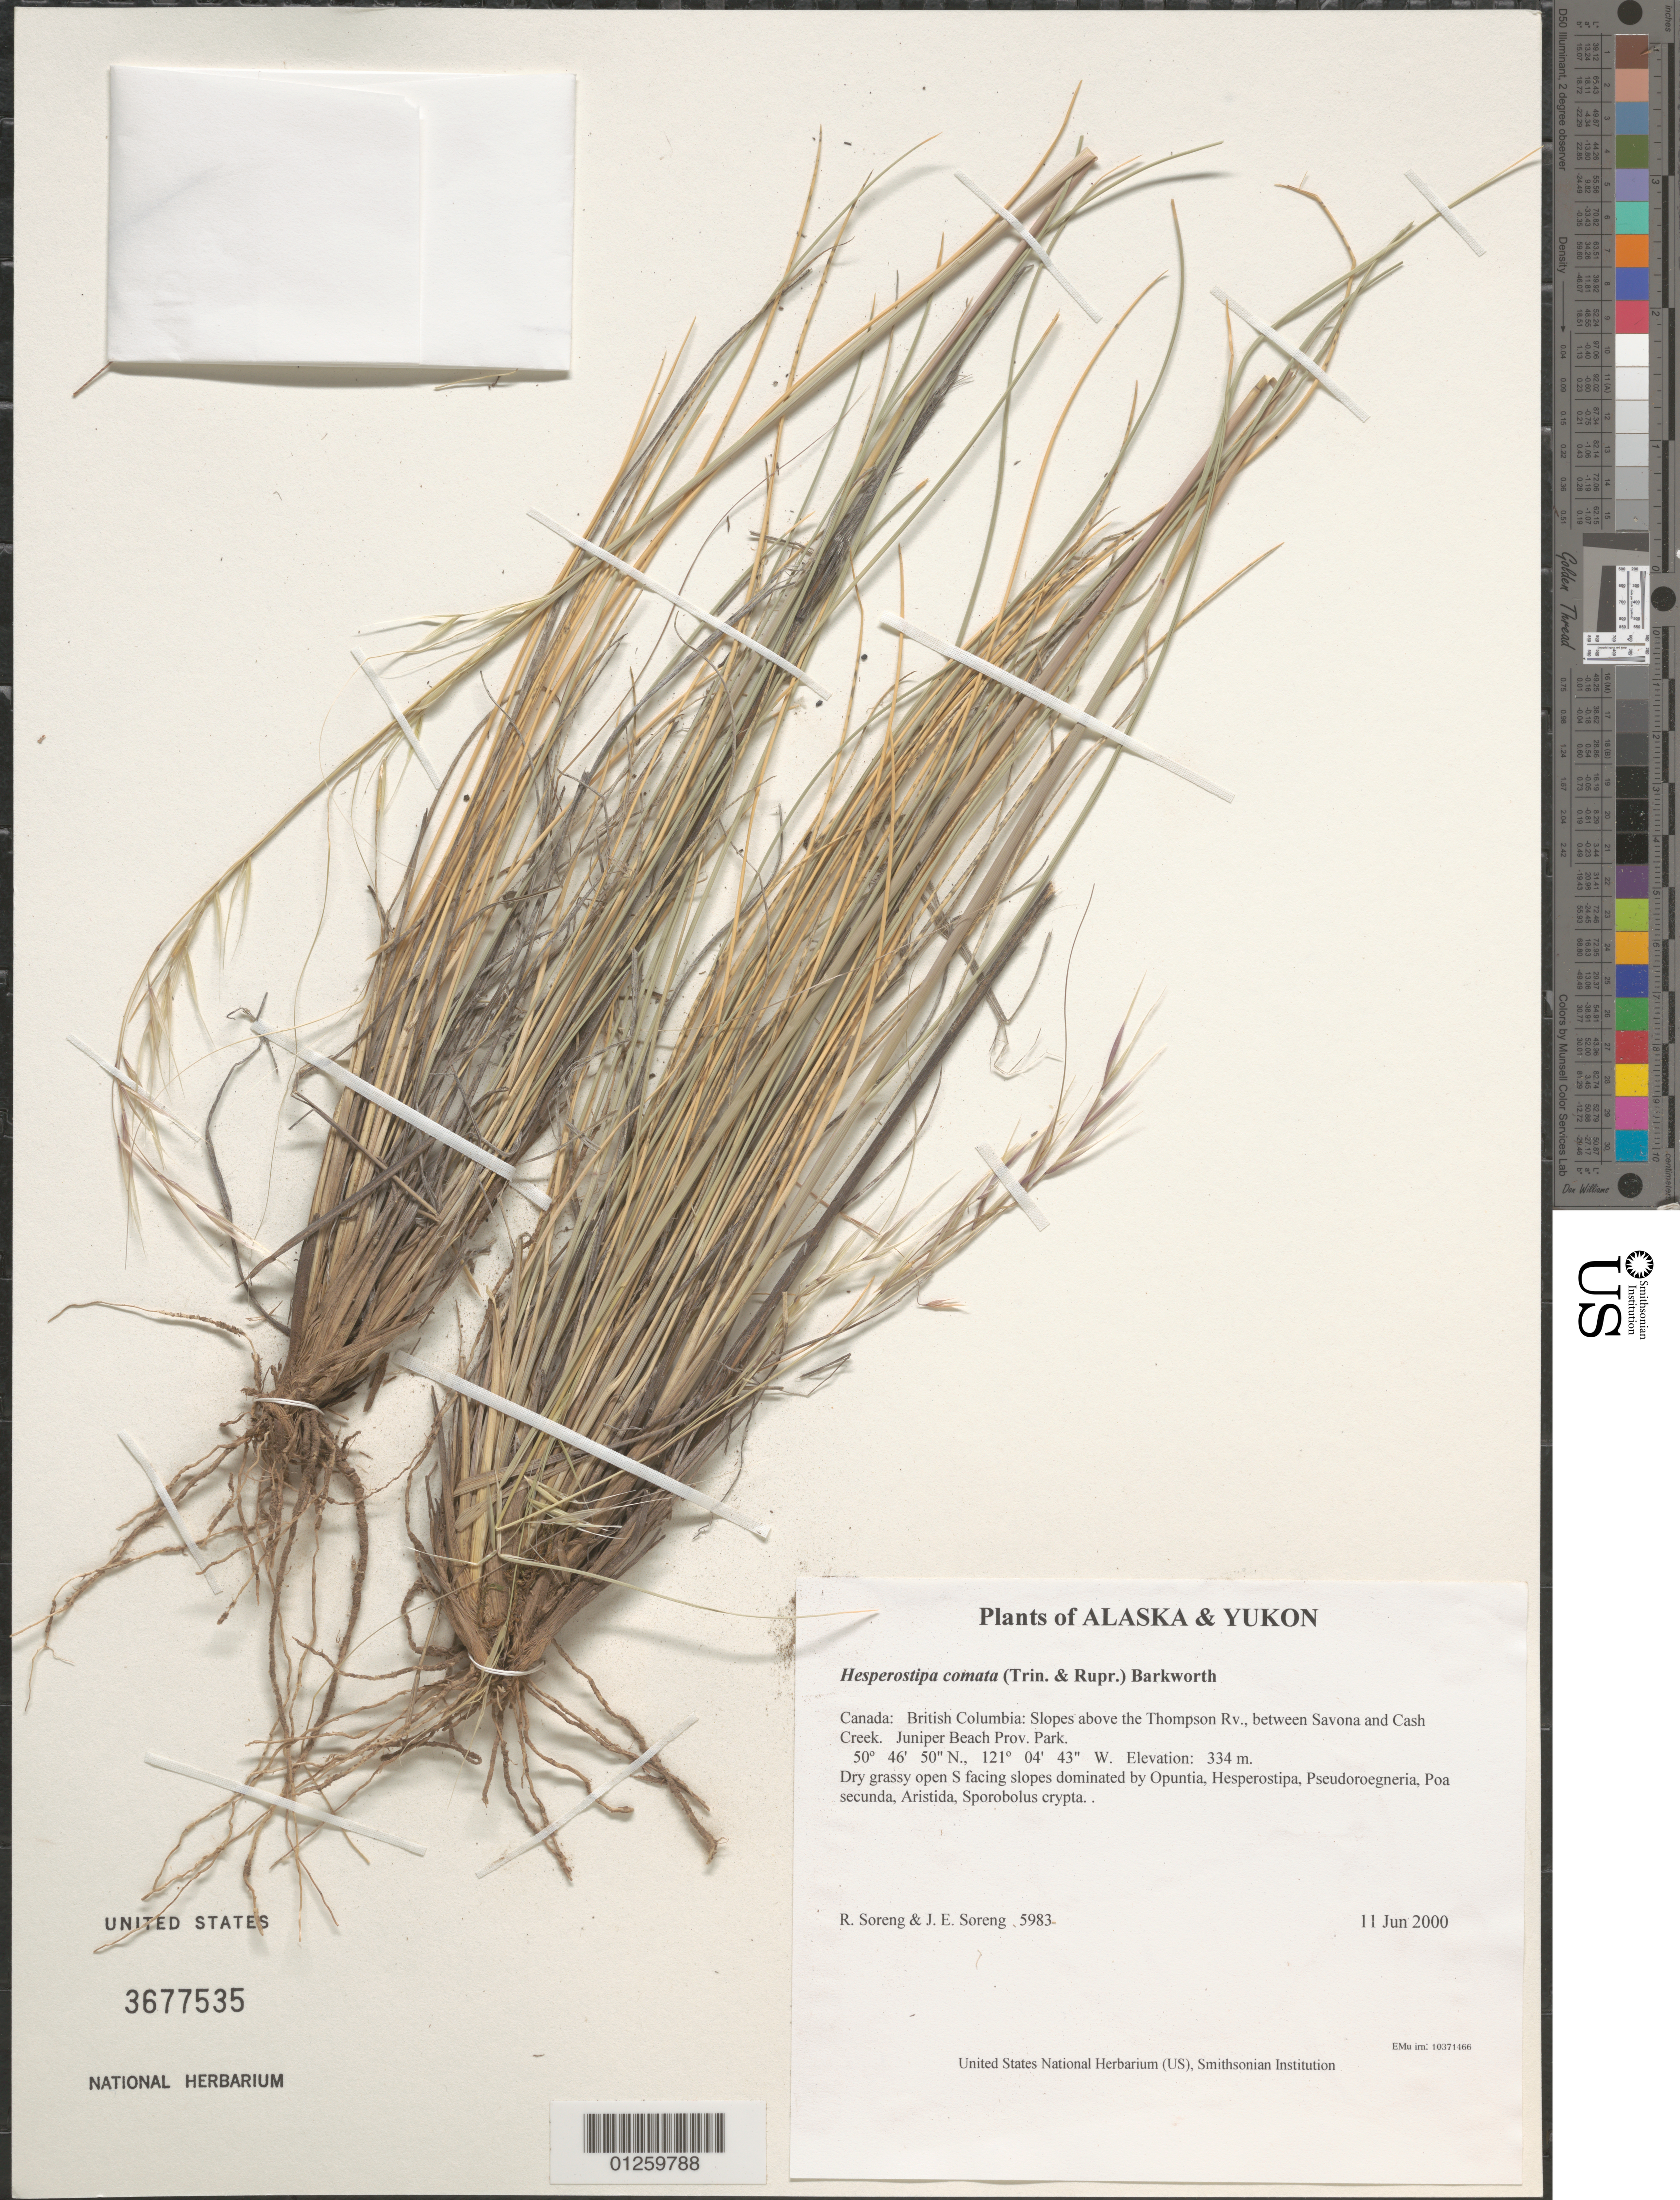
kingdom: Plantae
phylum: Tracheophyta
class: Liliopsida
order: Poales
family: Poaceae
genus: Hesperostipa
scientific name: Hesperostipa comata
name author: (Trin. & Rupr.) Barkworth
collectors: R. J. Soreng & J. E. Soreng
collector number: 5983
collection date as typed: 11 Jun 2000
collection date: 2000-06-11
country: Canada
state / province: British Columbia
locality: Slopes above the Thompson Rv., between Savona and Cash Creek. Juniper Beach Prov. Park.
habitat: Dry grassy open S facing slopes dominated by Opuntia, Hesperostipa, Pseudoroegneria, Poa secunda, Aristida, Sporobolus crypta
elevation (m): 334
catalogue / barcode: US 3677535